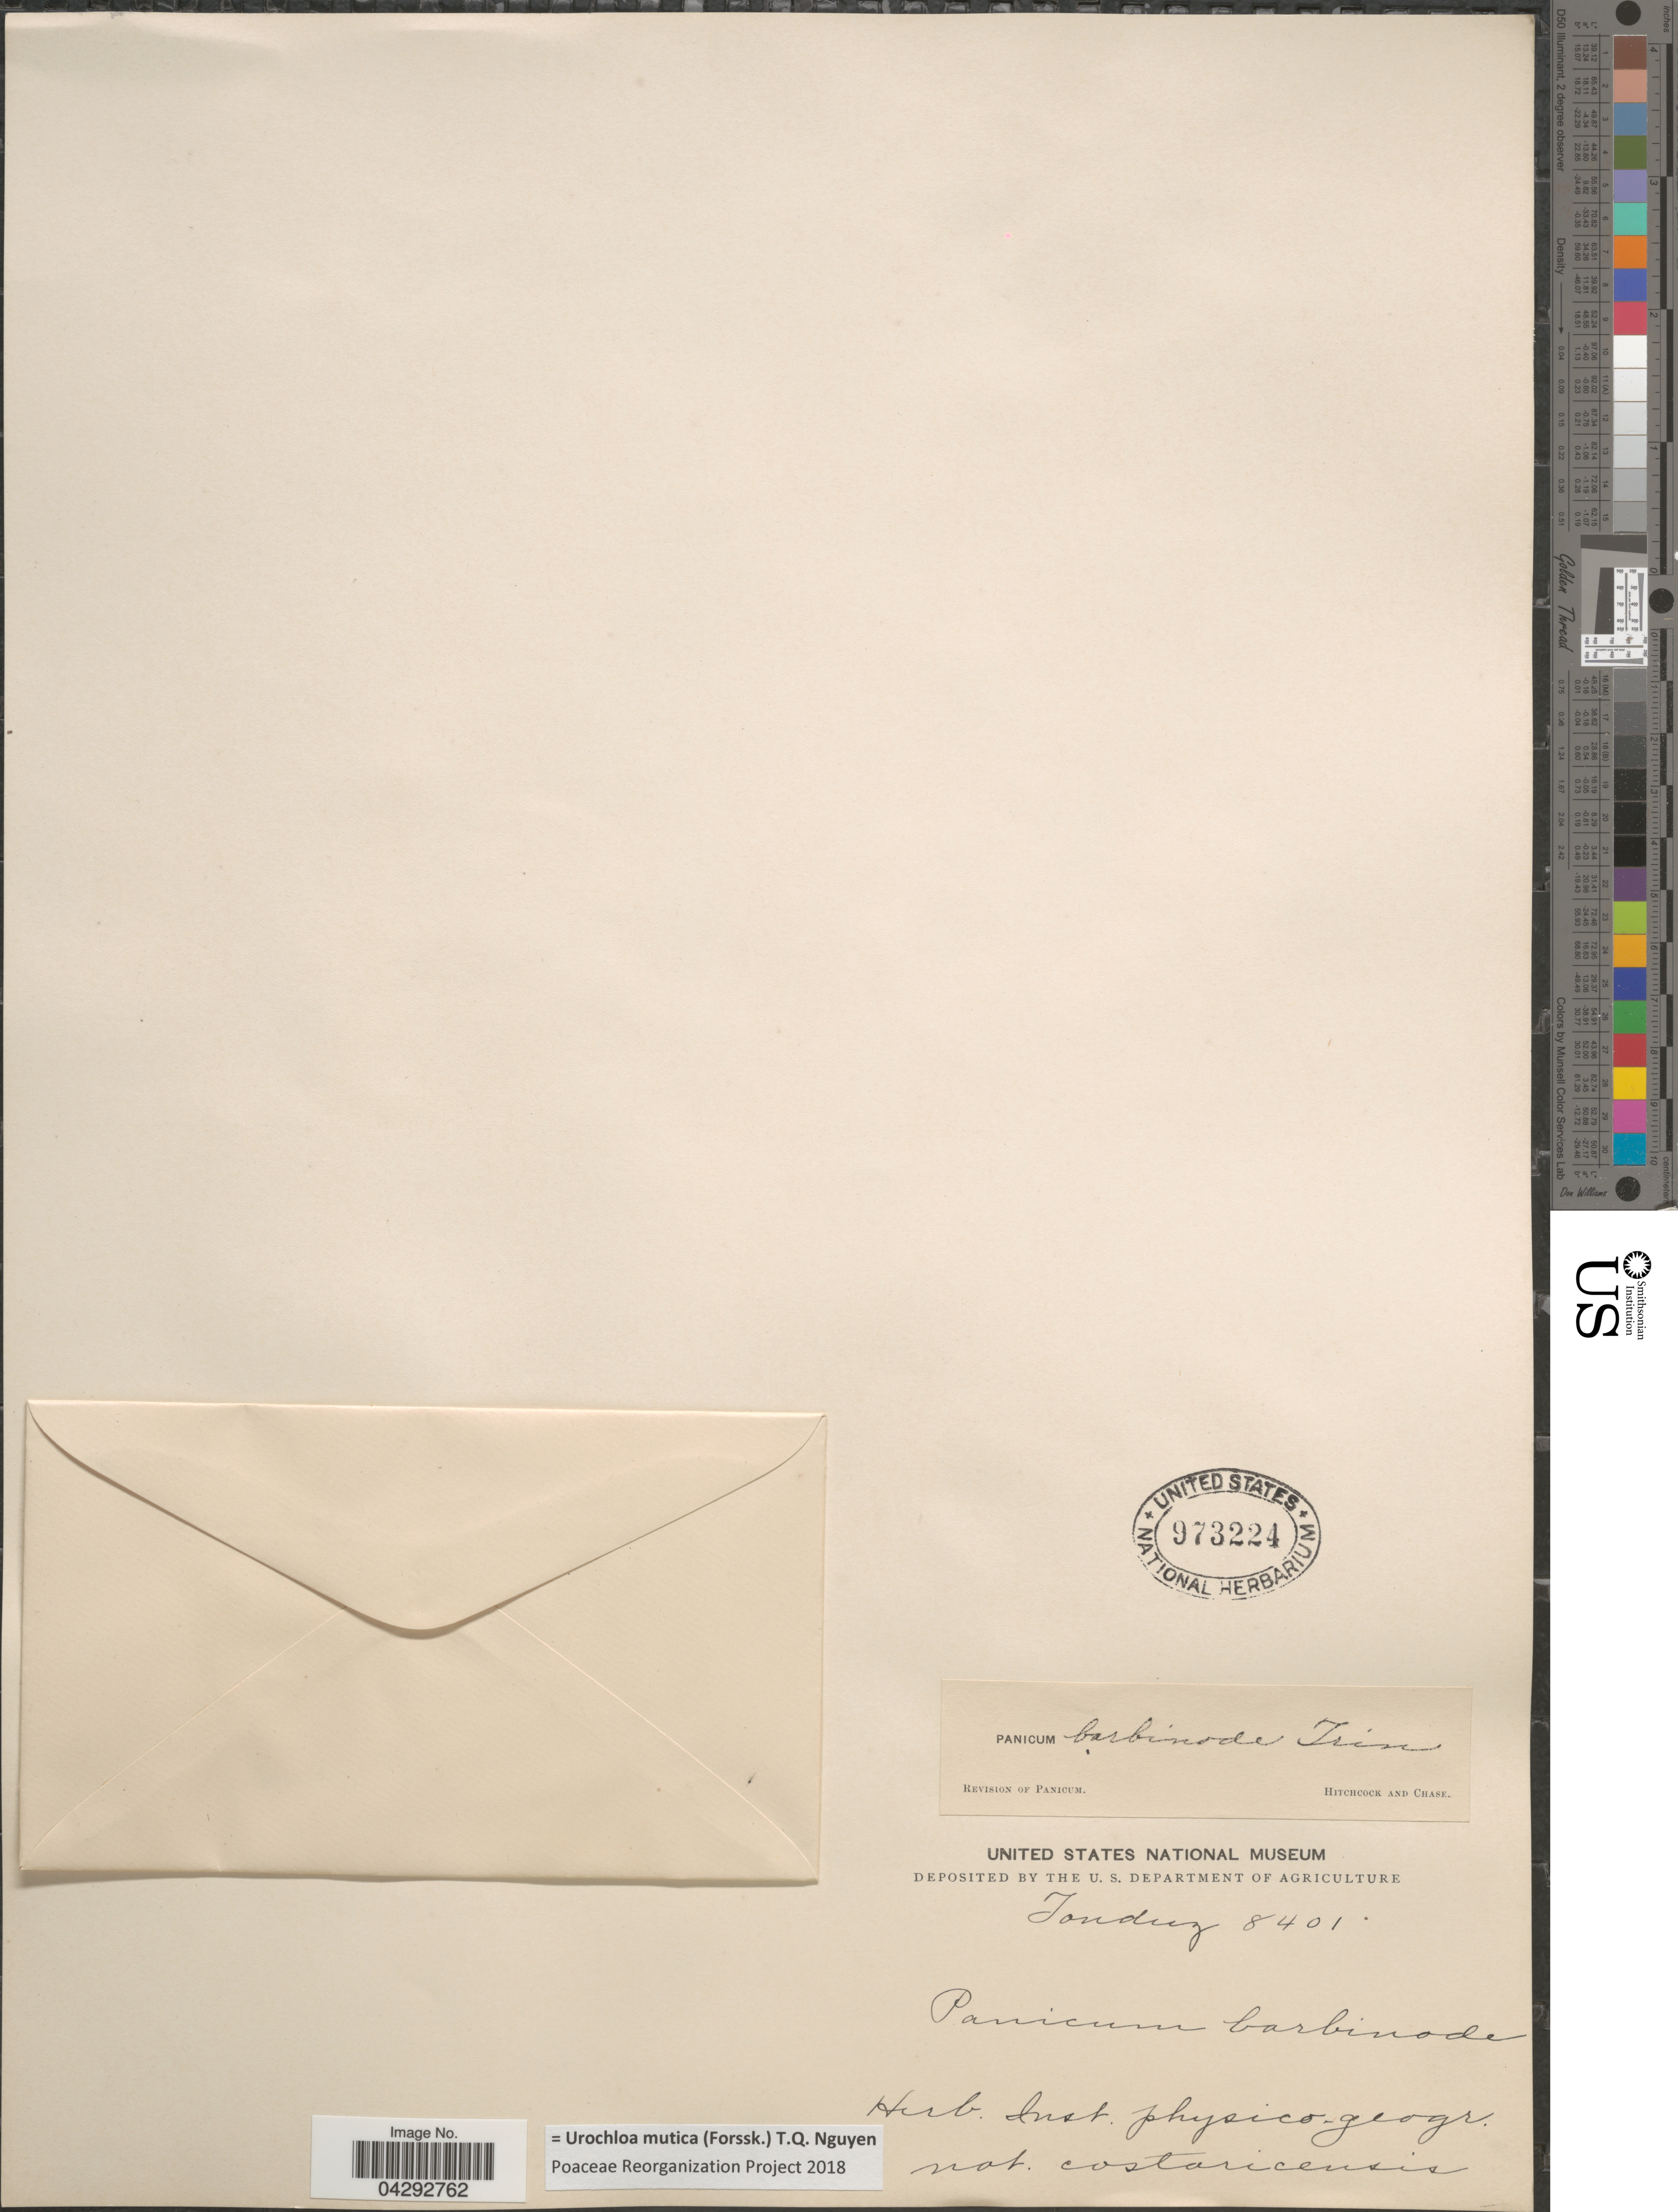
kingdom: Plantae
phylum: Tracheophyta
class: Liliopsida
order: Poales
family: Poaceae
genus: Urochloa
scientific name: Urochloa mutica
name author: (Forssk.) T.Q. Nguyen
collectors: Tonduz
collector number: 8401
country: Costa Rica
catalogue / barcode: US 973224